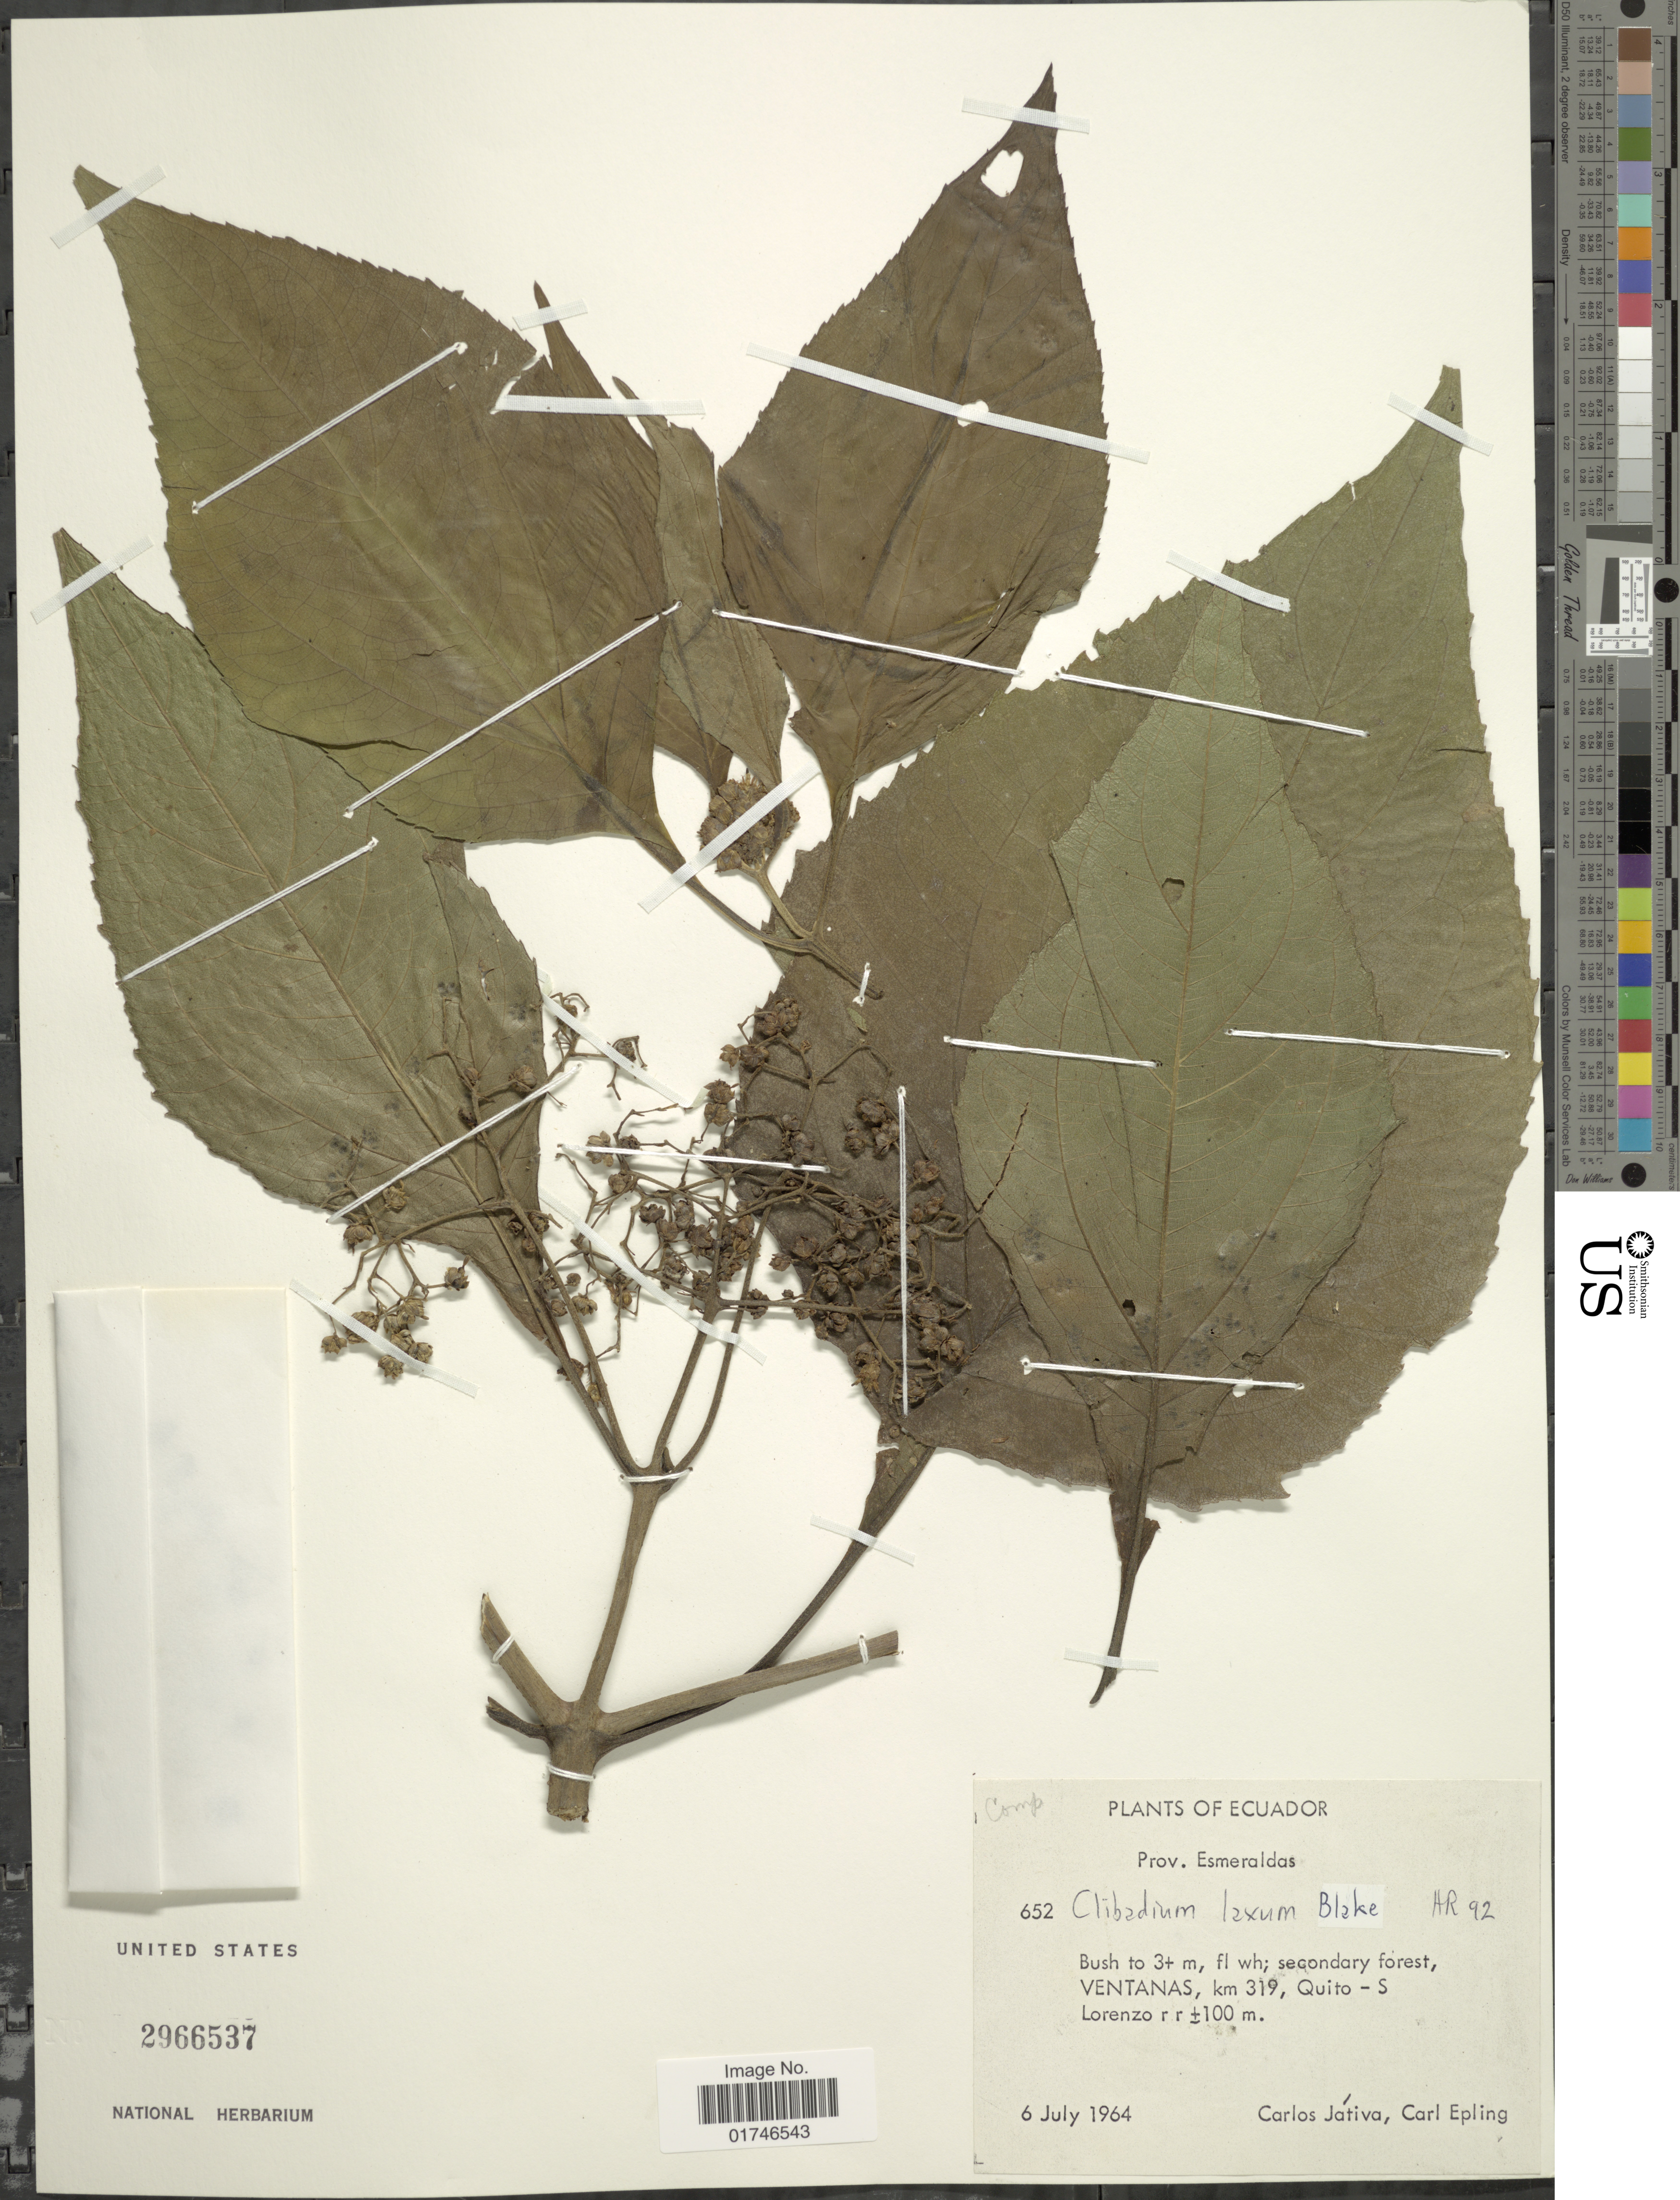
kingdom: Plantae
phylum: Tracheophyta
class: Magnoliopsida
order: Asterales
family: Asteraceae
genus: Clibadium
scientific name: Clibadium laxum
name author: S.F. Blake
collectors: C. D. Játiva & C. C. Epling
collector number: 652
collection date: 1964-07-06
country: Ecuador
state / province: Esmeraldas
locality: Prov. Esmeraldas. Ventanas, km 319, Quito - S Lorenzo r r.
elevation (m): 100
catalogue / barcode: US 2966537